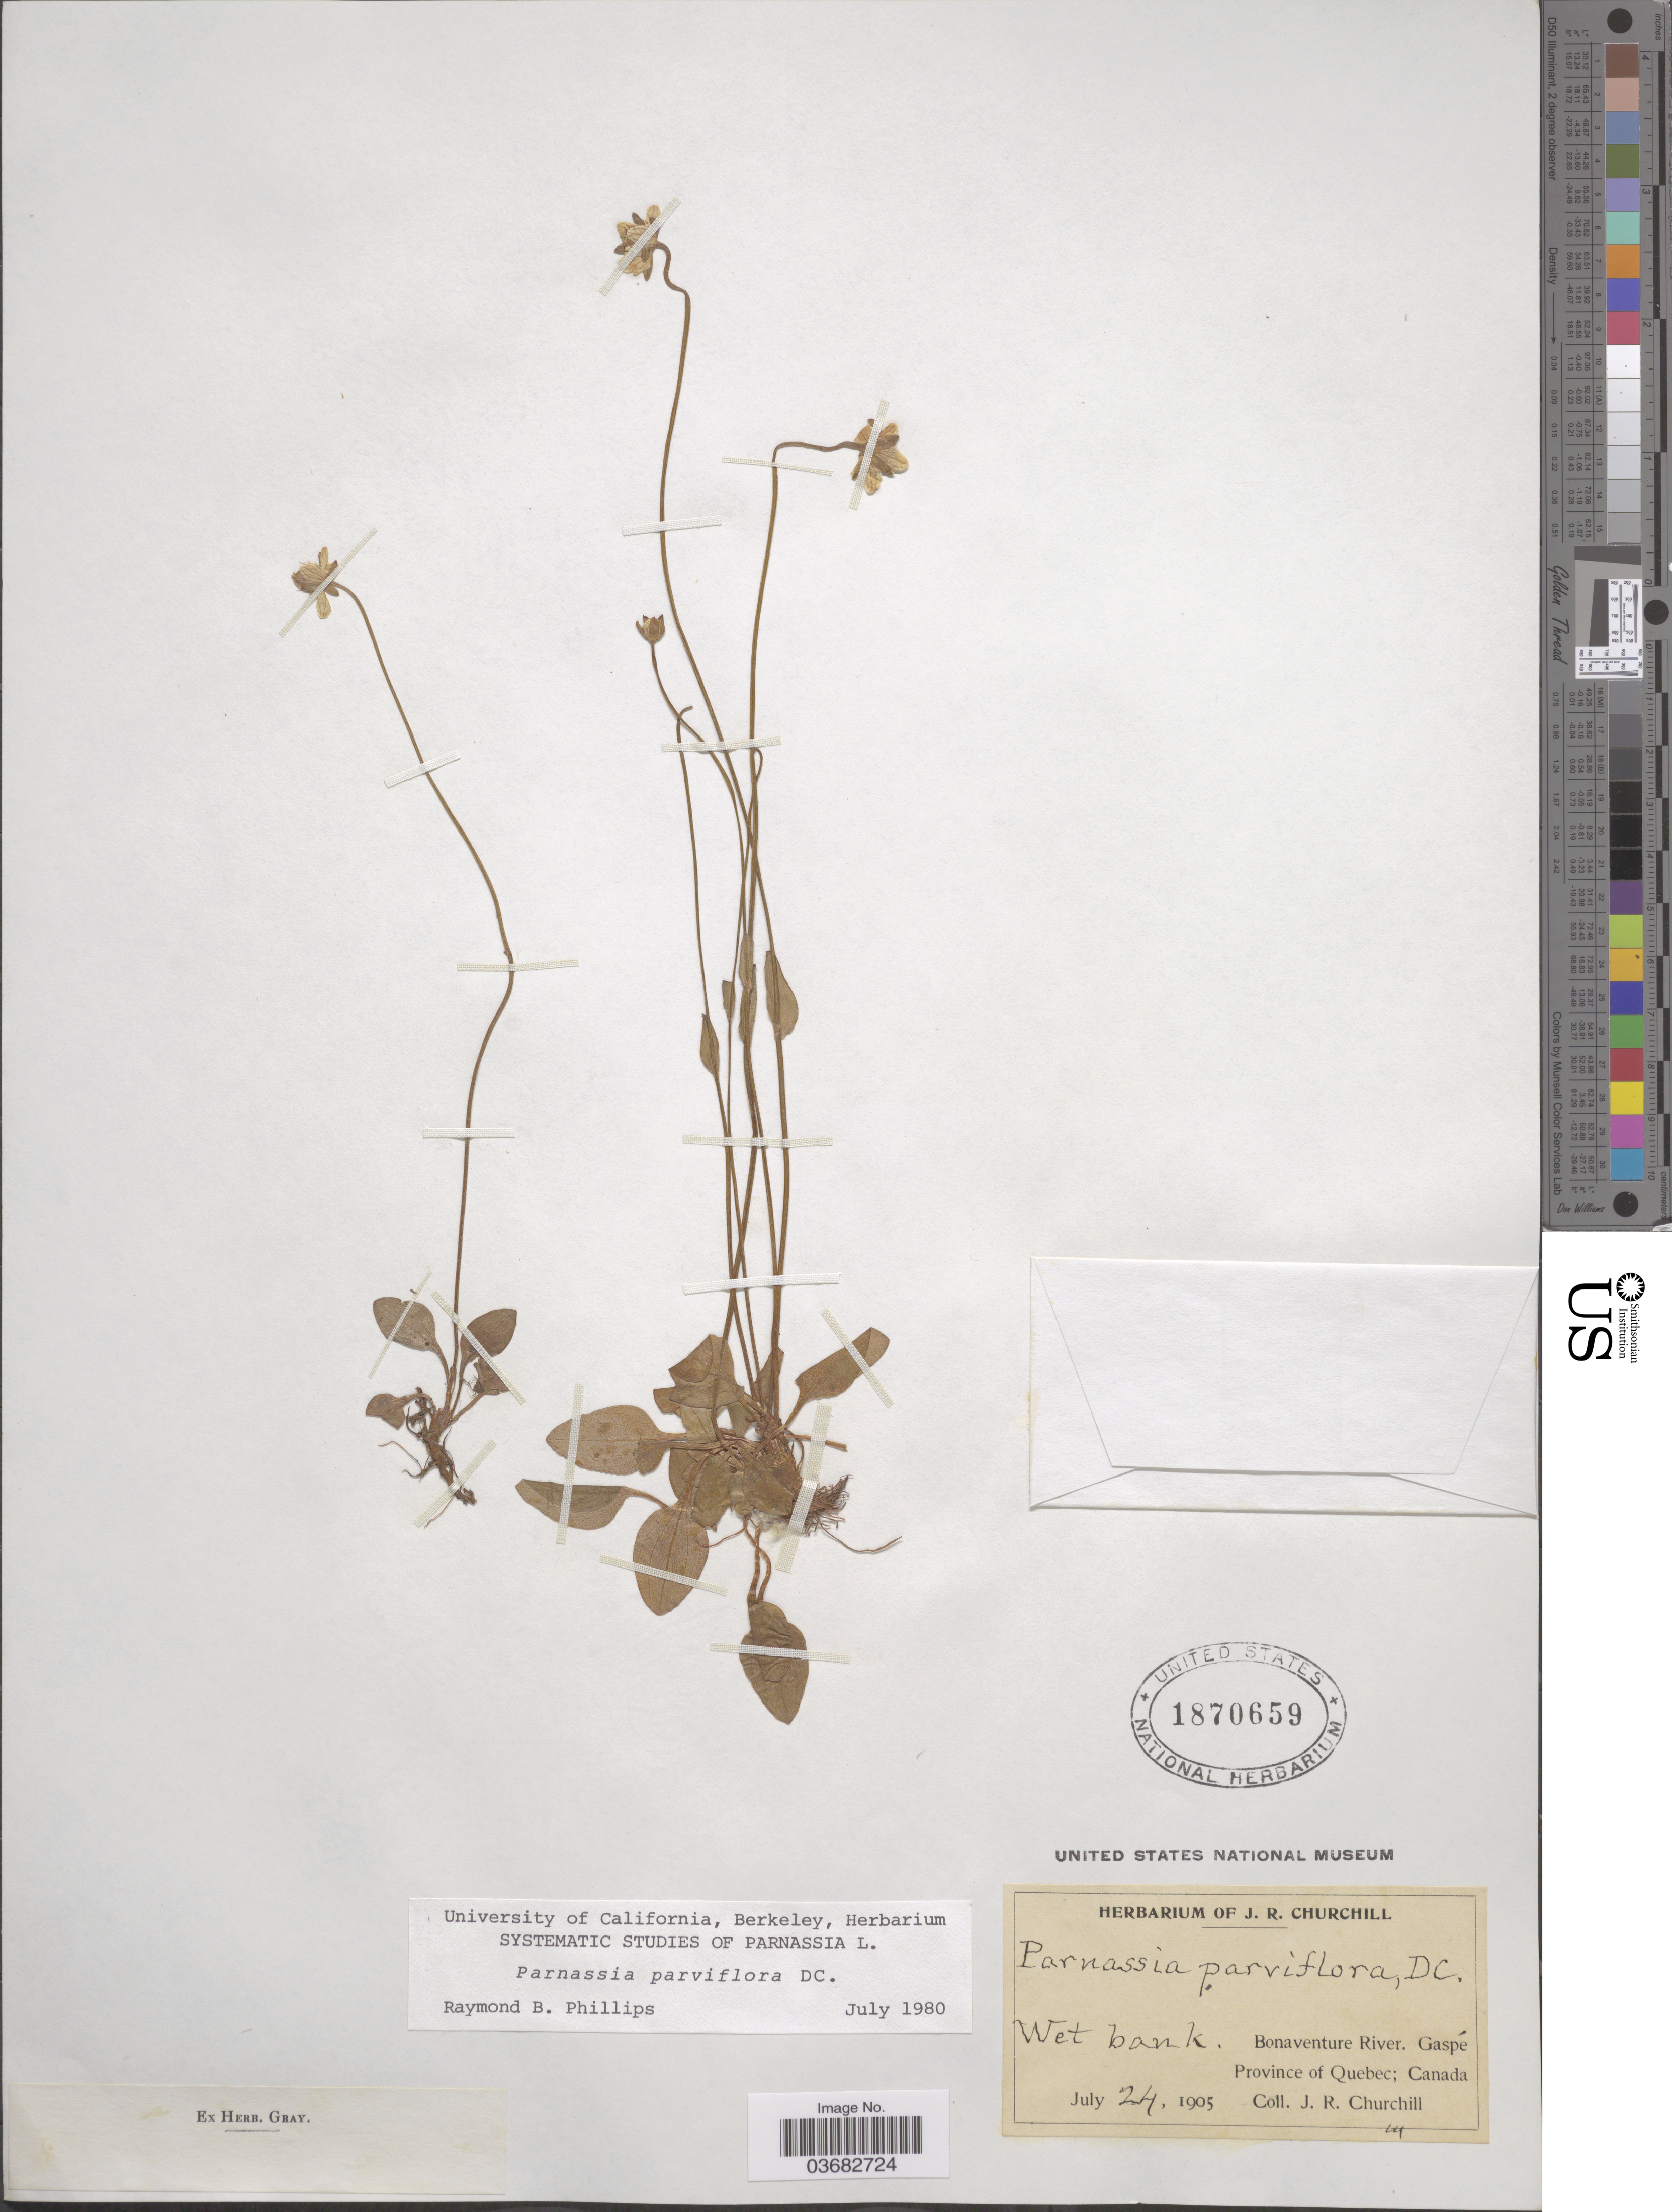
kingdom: Plantae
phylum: Tracheophyta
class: Magnoliopsida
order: Celastrales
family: Parnassiaceae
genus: Parnassia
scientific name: Parnassia parviflora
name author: DC.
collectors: J. Churchill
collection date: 1905-07-24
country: Canada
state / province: Quebec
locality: Bonaventure River. Gaspé.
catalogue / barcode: US 1870659